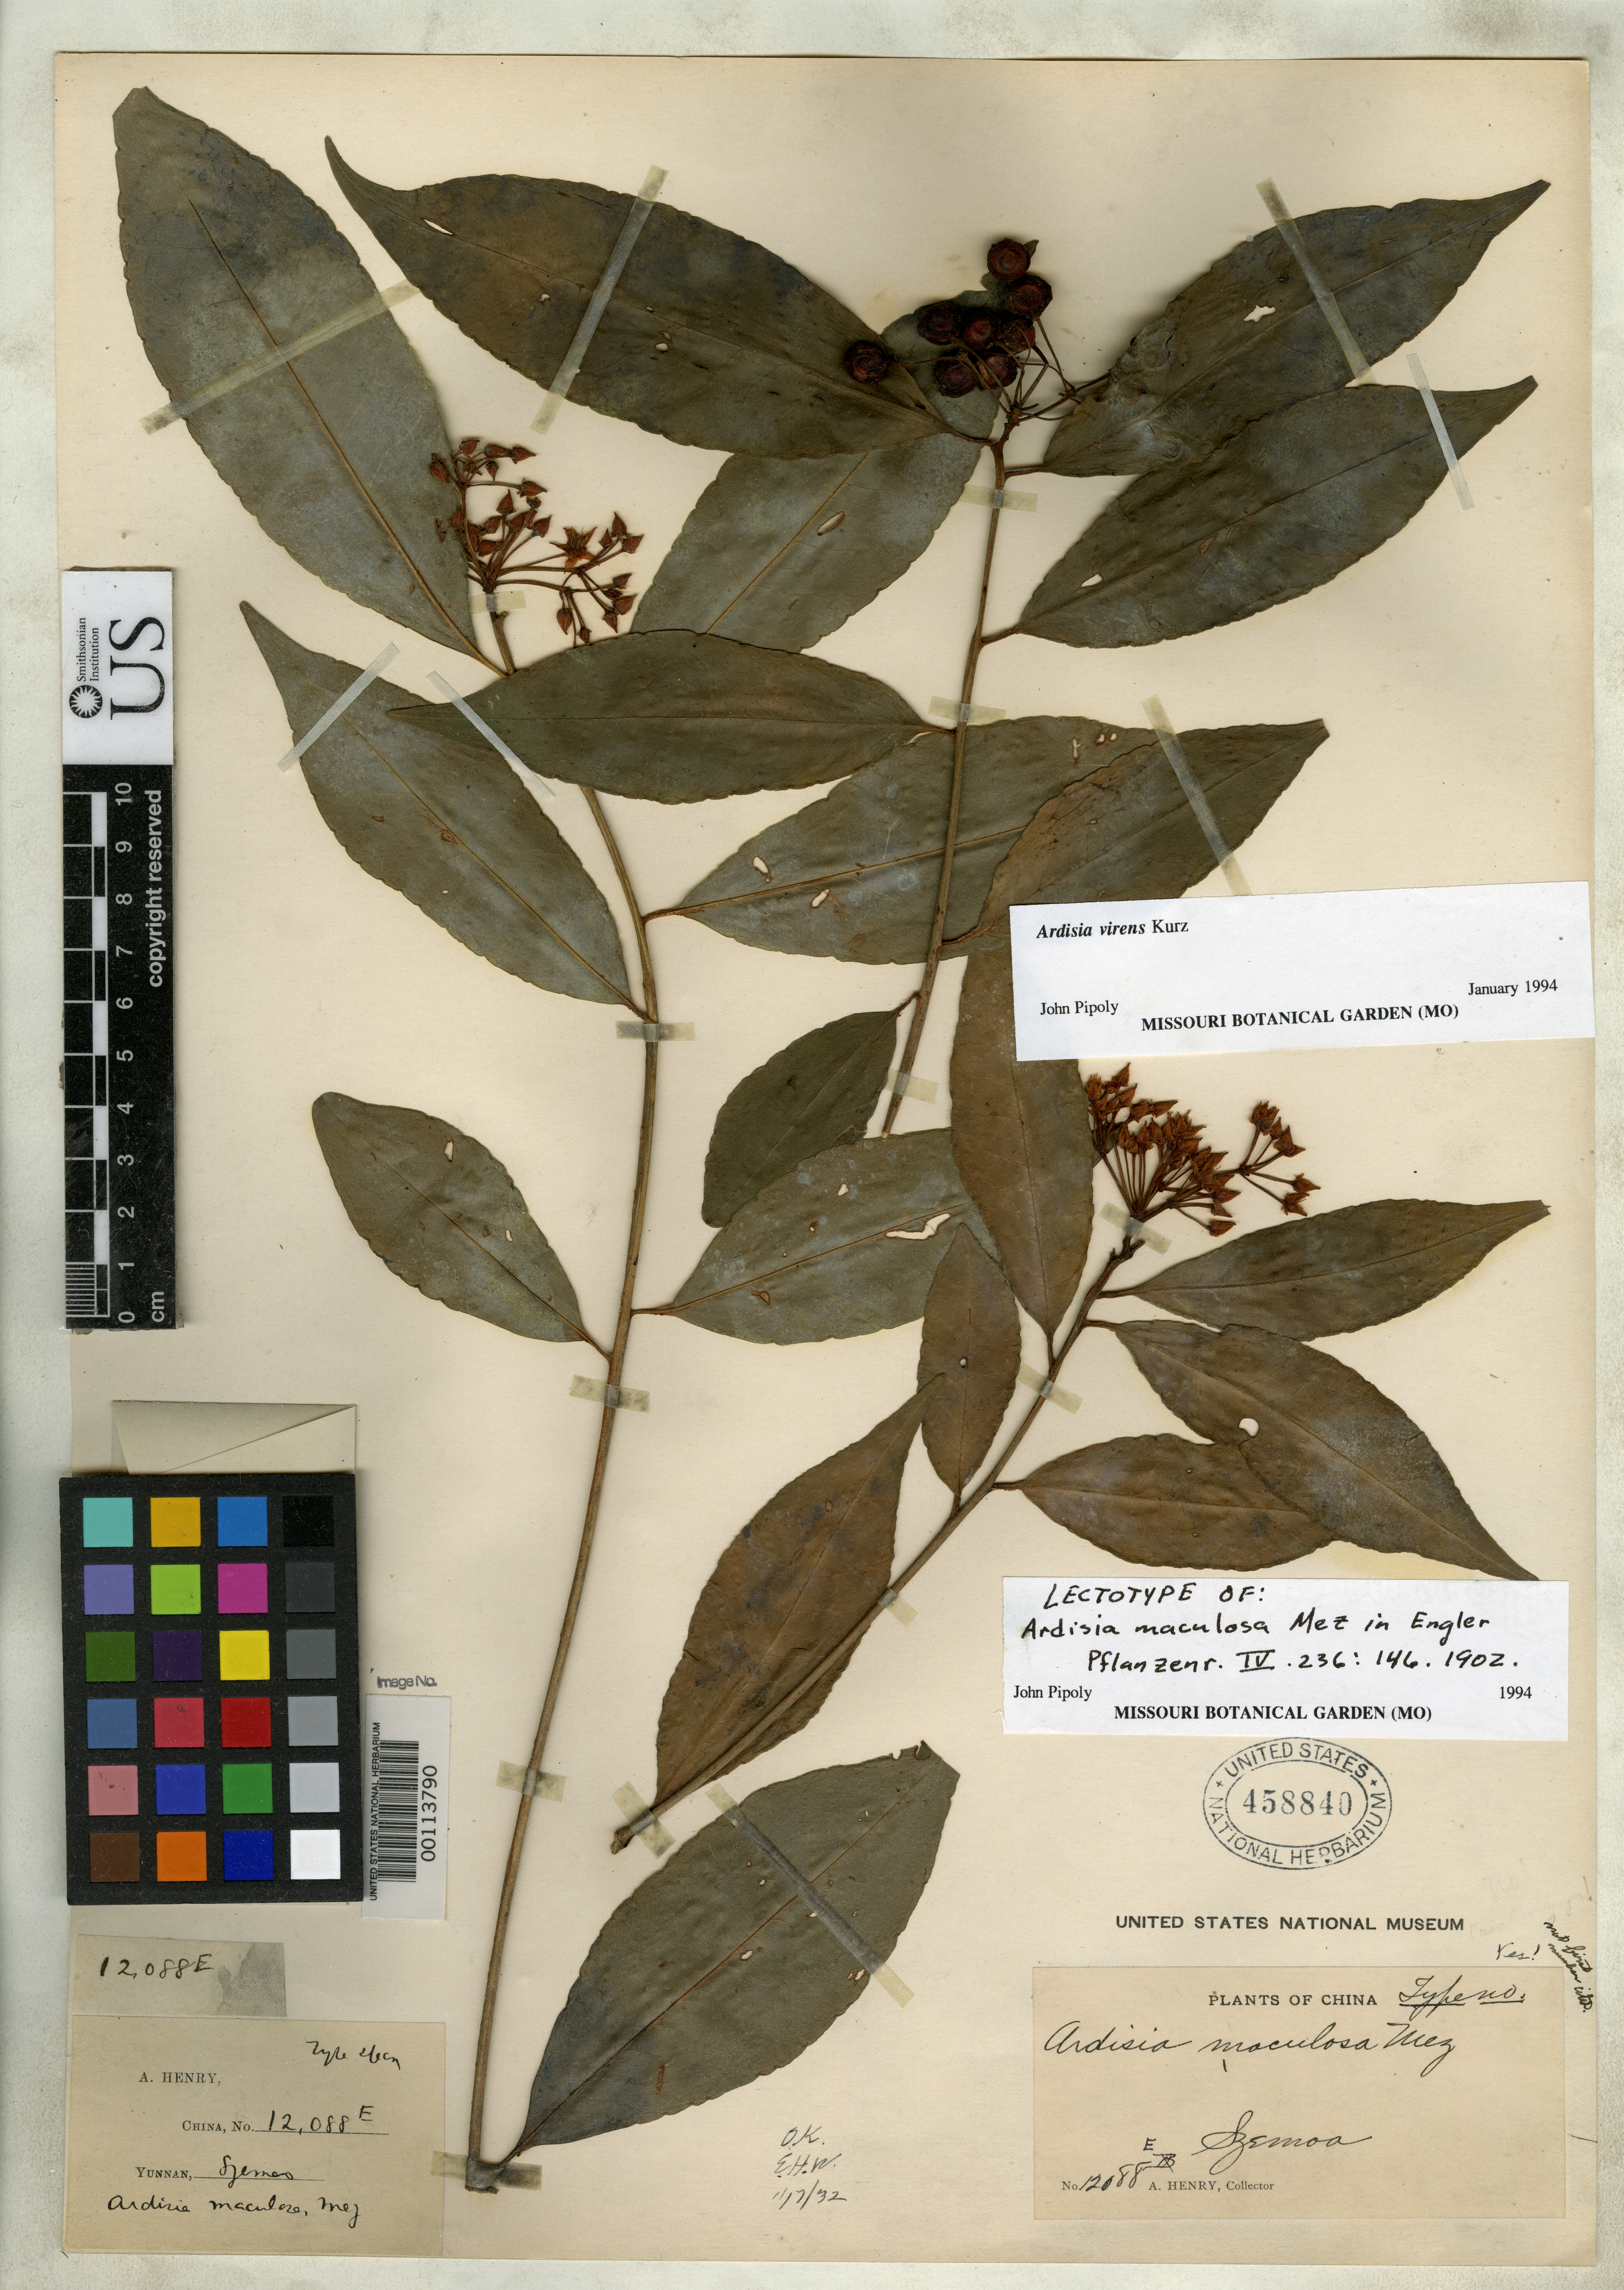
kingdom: Plantae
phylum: Tracheophyta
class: Magnoliopsida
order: Ericales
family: Primulaceae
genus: Ardisia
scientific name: Ardisia maculosa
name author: Mez in Engl.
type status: Syntype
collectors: A. Henry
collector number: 12088 E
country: China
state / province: Yunnan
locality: Szemao.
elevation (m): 2000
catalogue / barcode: US 458840